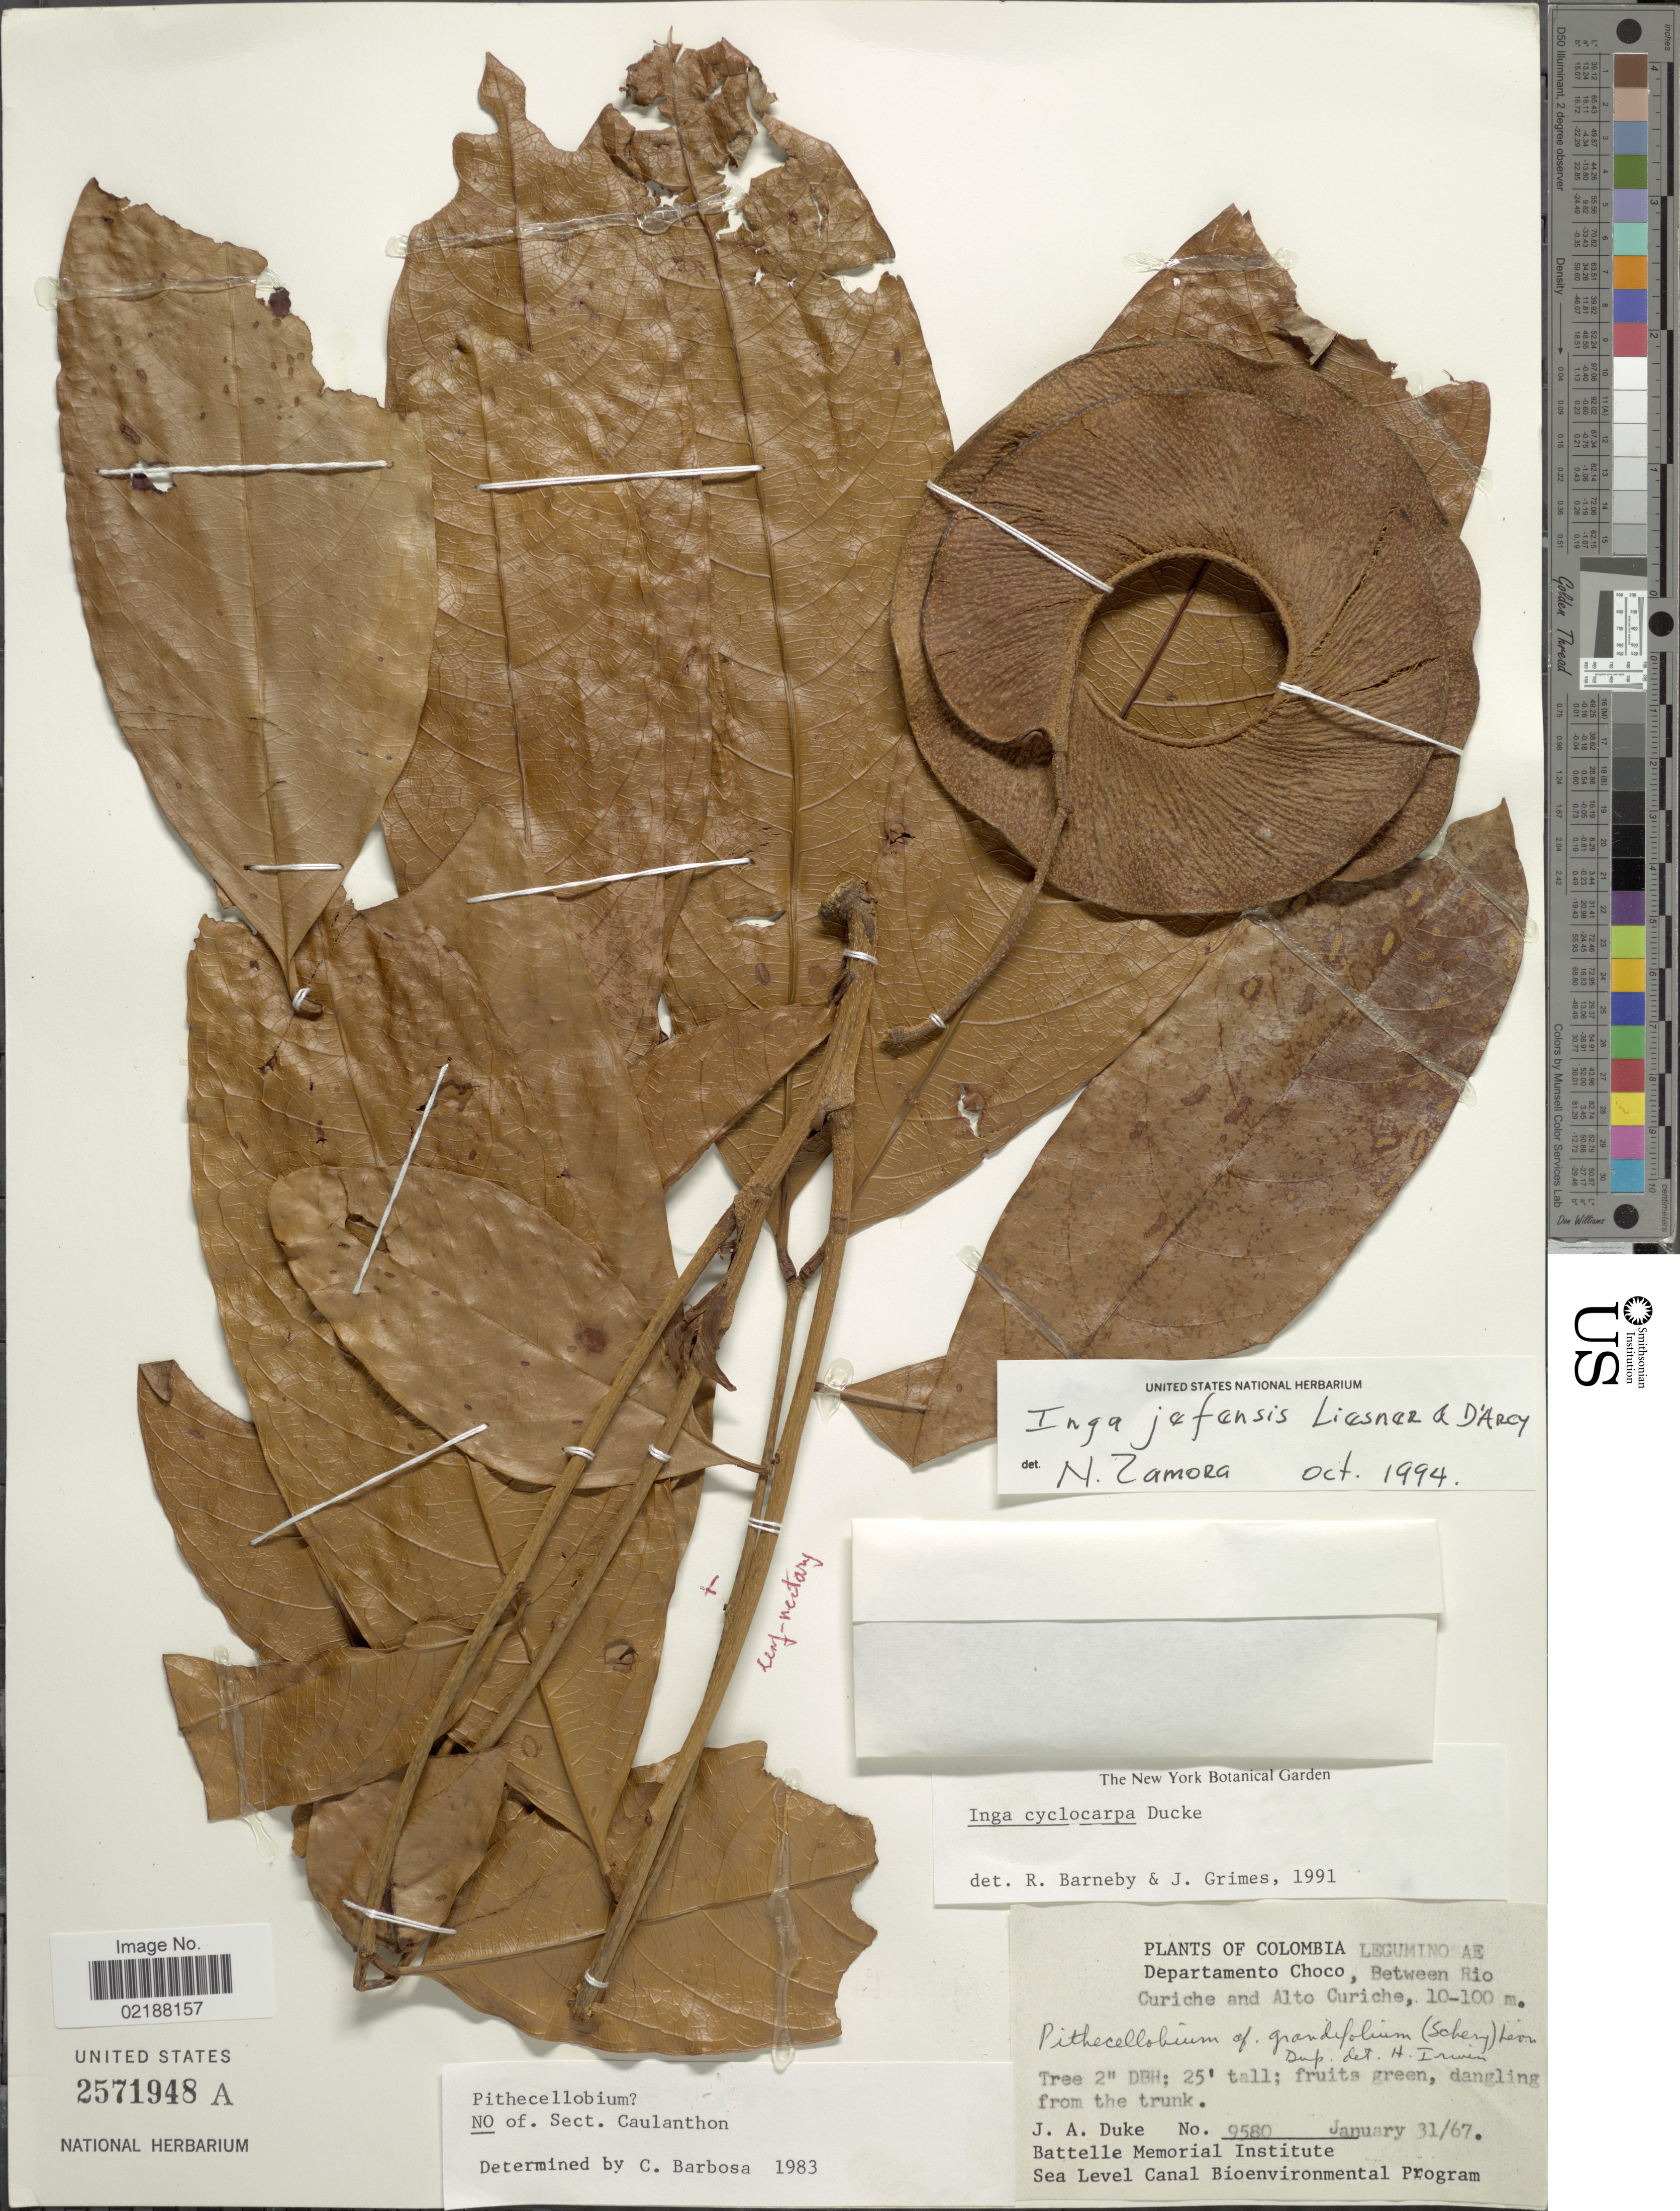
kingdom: Plantae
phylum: Tracheophyta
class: Magnoliopsida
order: Fabales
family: Fabaceae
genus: Inga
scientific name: Inga jefensis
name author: Liesner & D'Arcy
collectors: J. A. Duke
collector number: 9580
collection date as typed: Transcribed d/m/y: 31/1/67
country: Colombia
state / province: Chocó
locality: Departamento Choco,l Between Rio Curiche and Alto Curiche.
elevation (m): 10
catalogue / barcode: US 2571948A